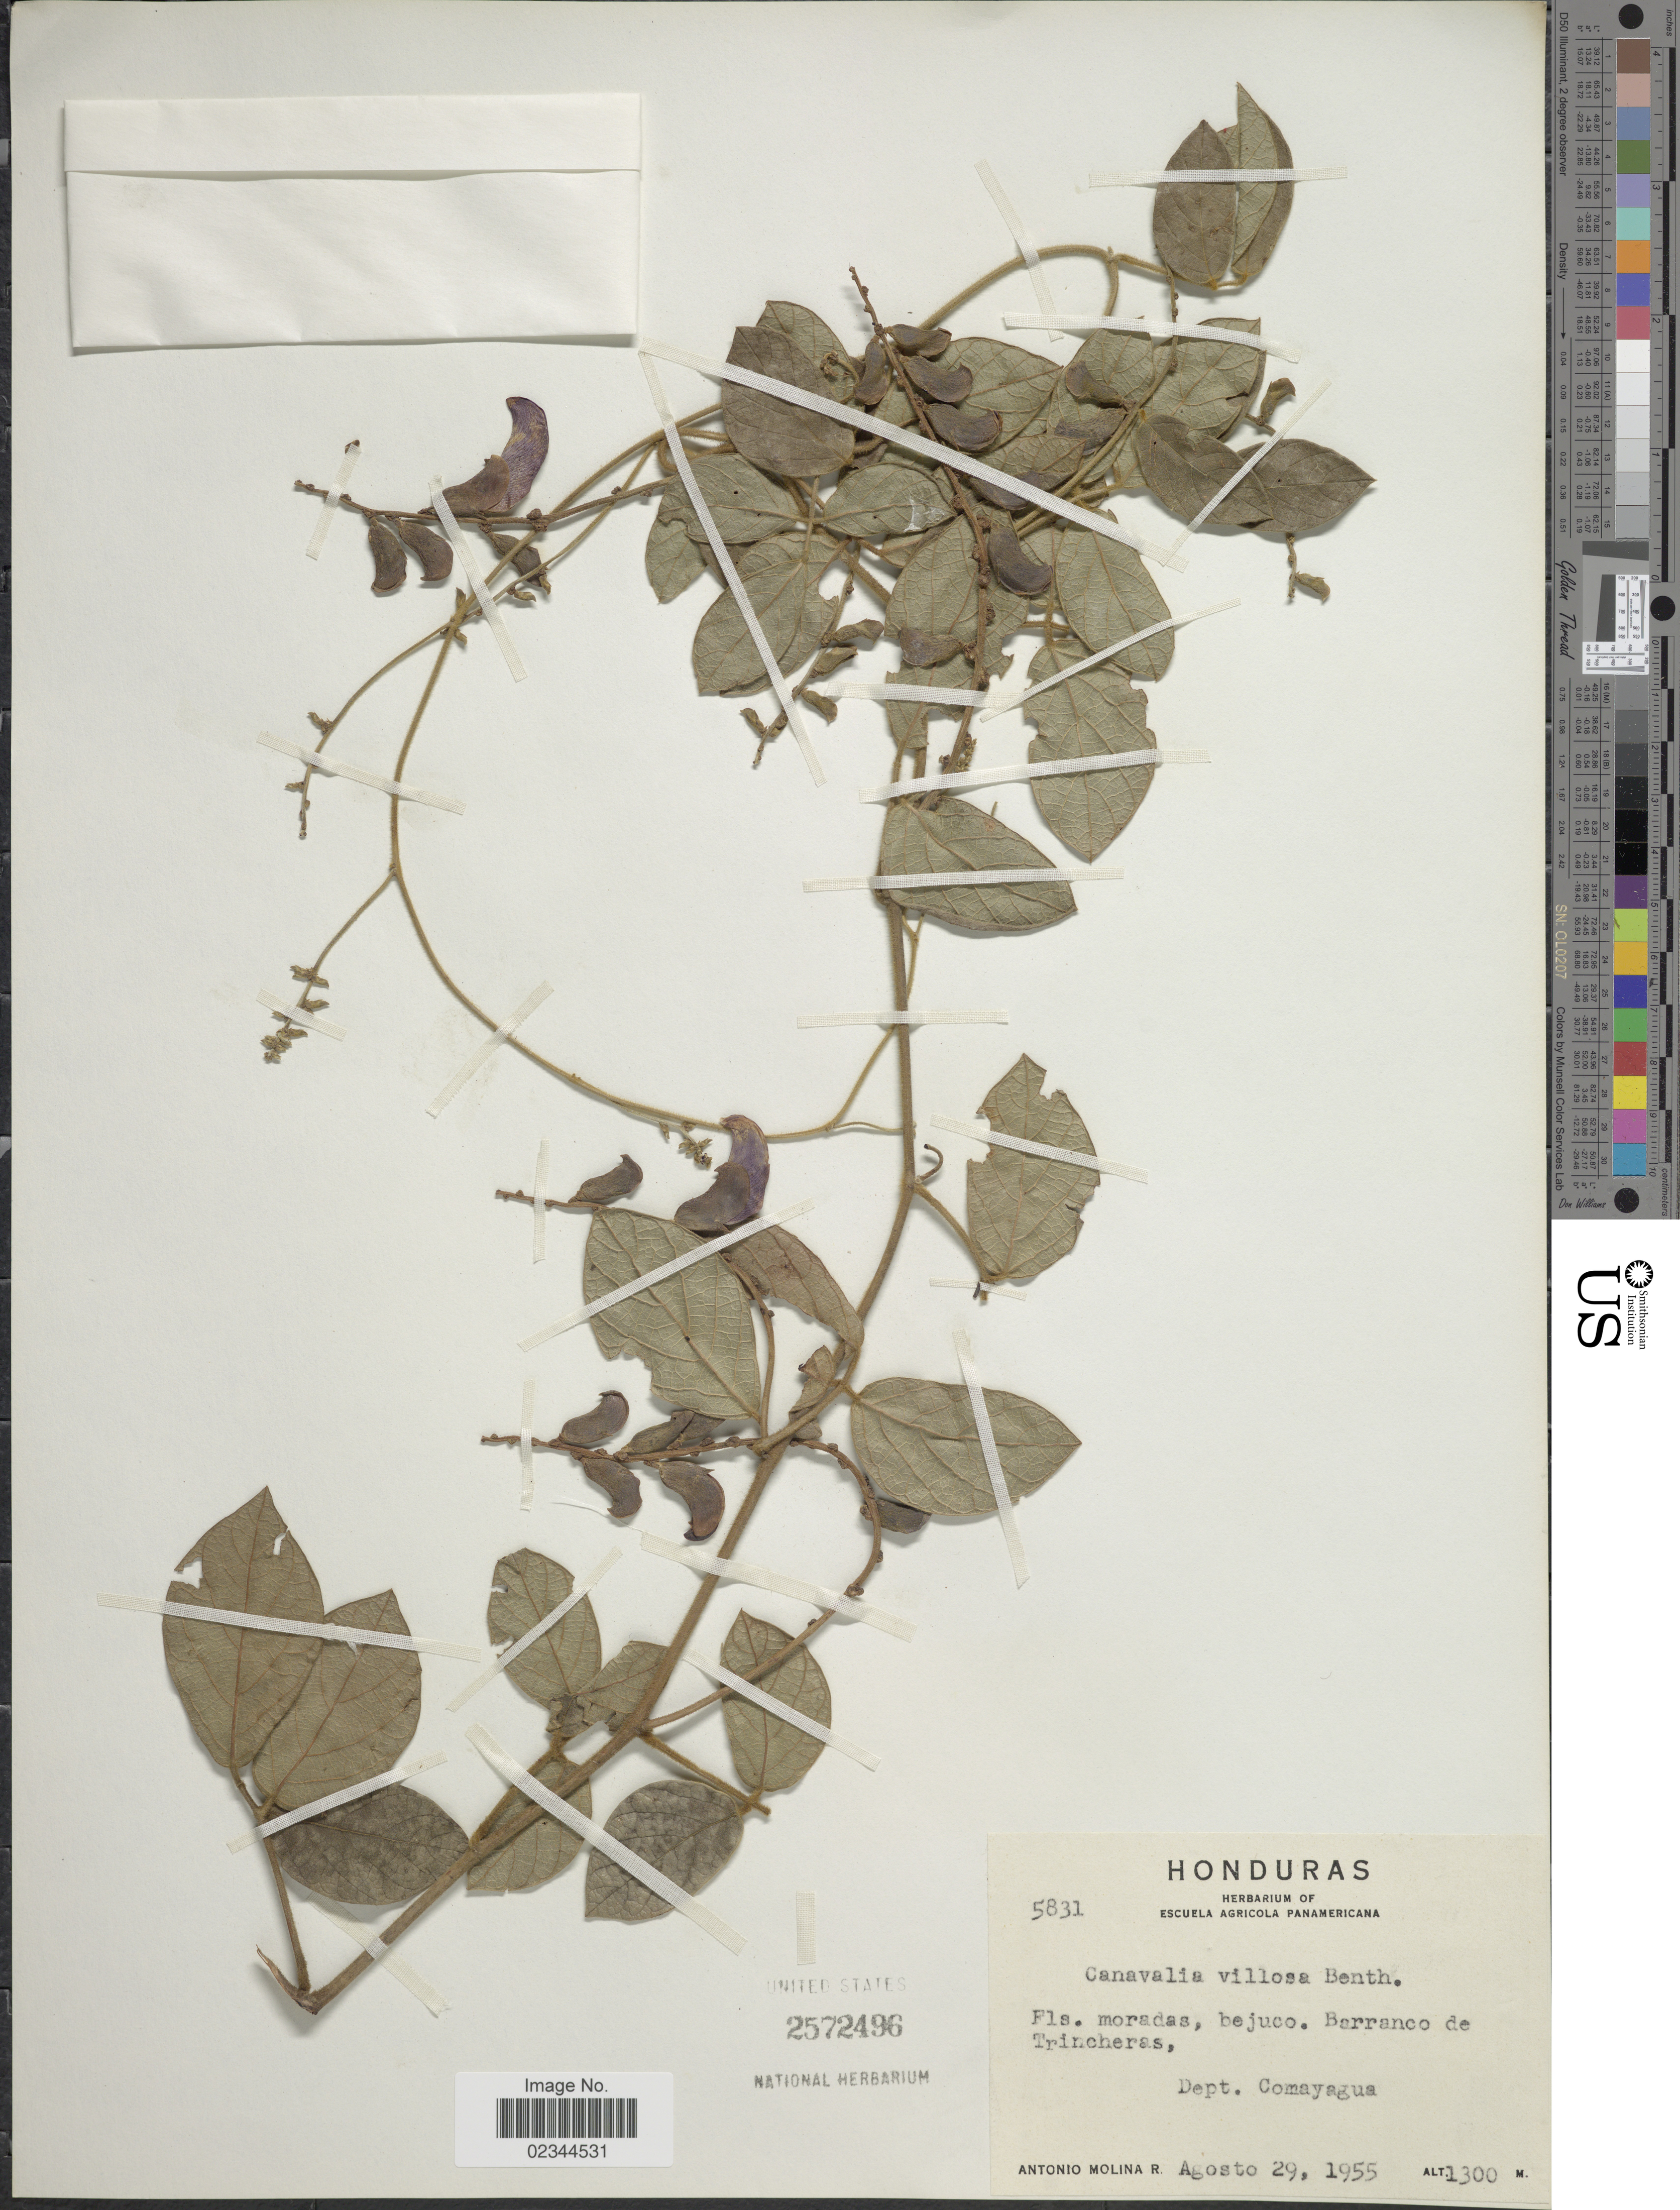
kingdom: Plantae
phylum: Tracheophyta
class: Magnoliopsida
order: Fabales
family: Fabaceae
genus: Canavalia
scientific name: Canavalia villosa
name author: Benth.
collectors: A. Molina R.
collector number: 5831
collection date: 1955-08-29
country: Honduras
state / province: Comayagua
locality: Barranco de Trincheras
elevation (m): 1300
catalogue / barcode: US 2572496